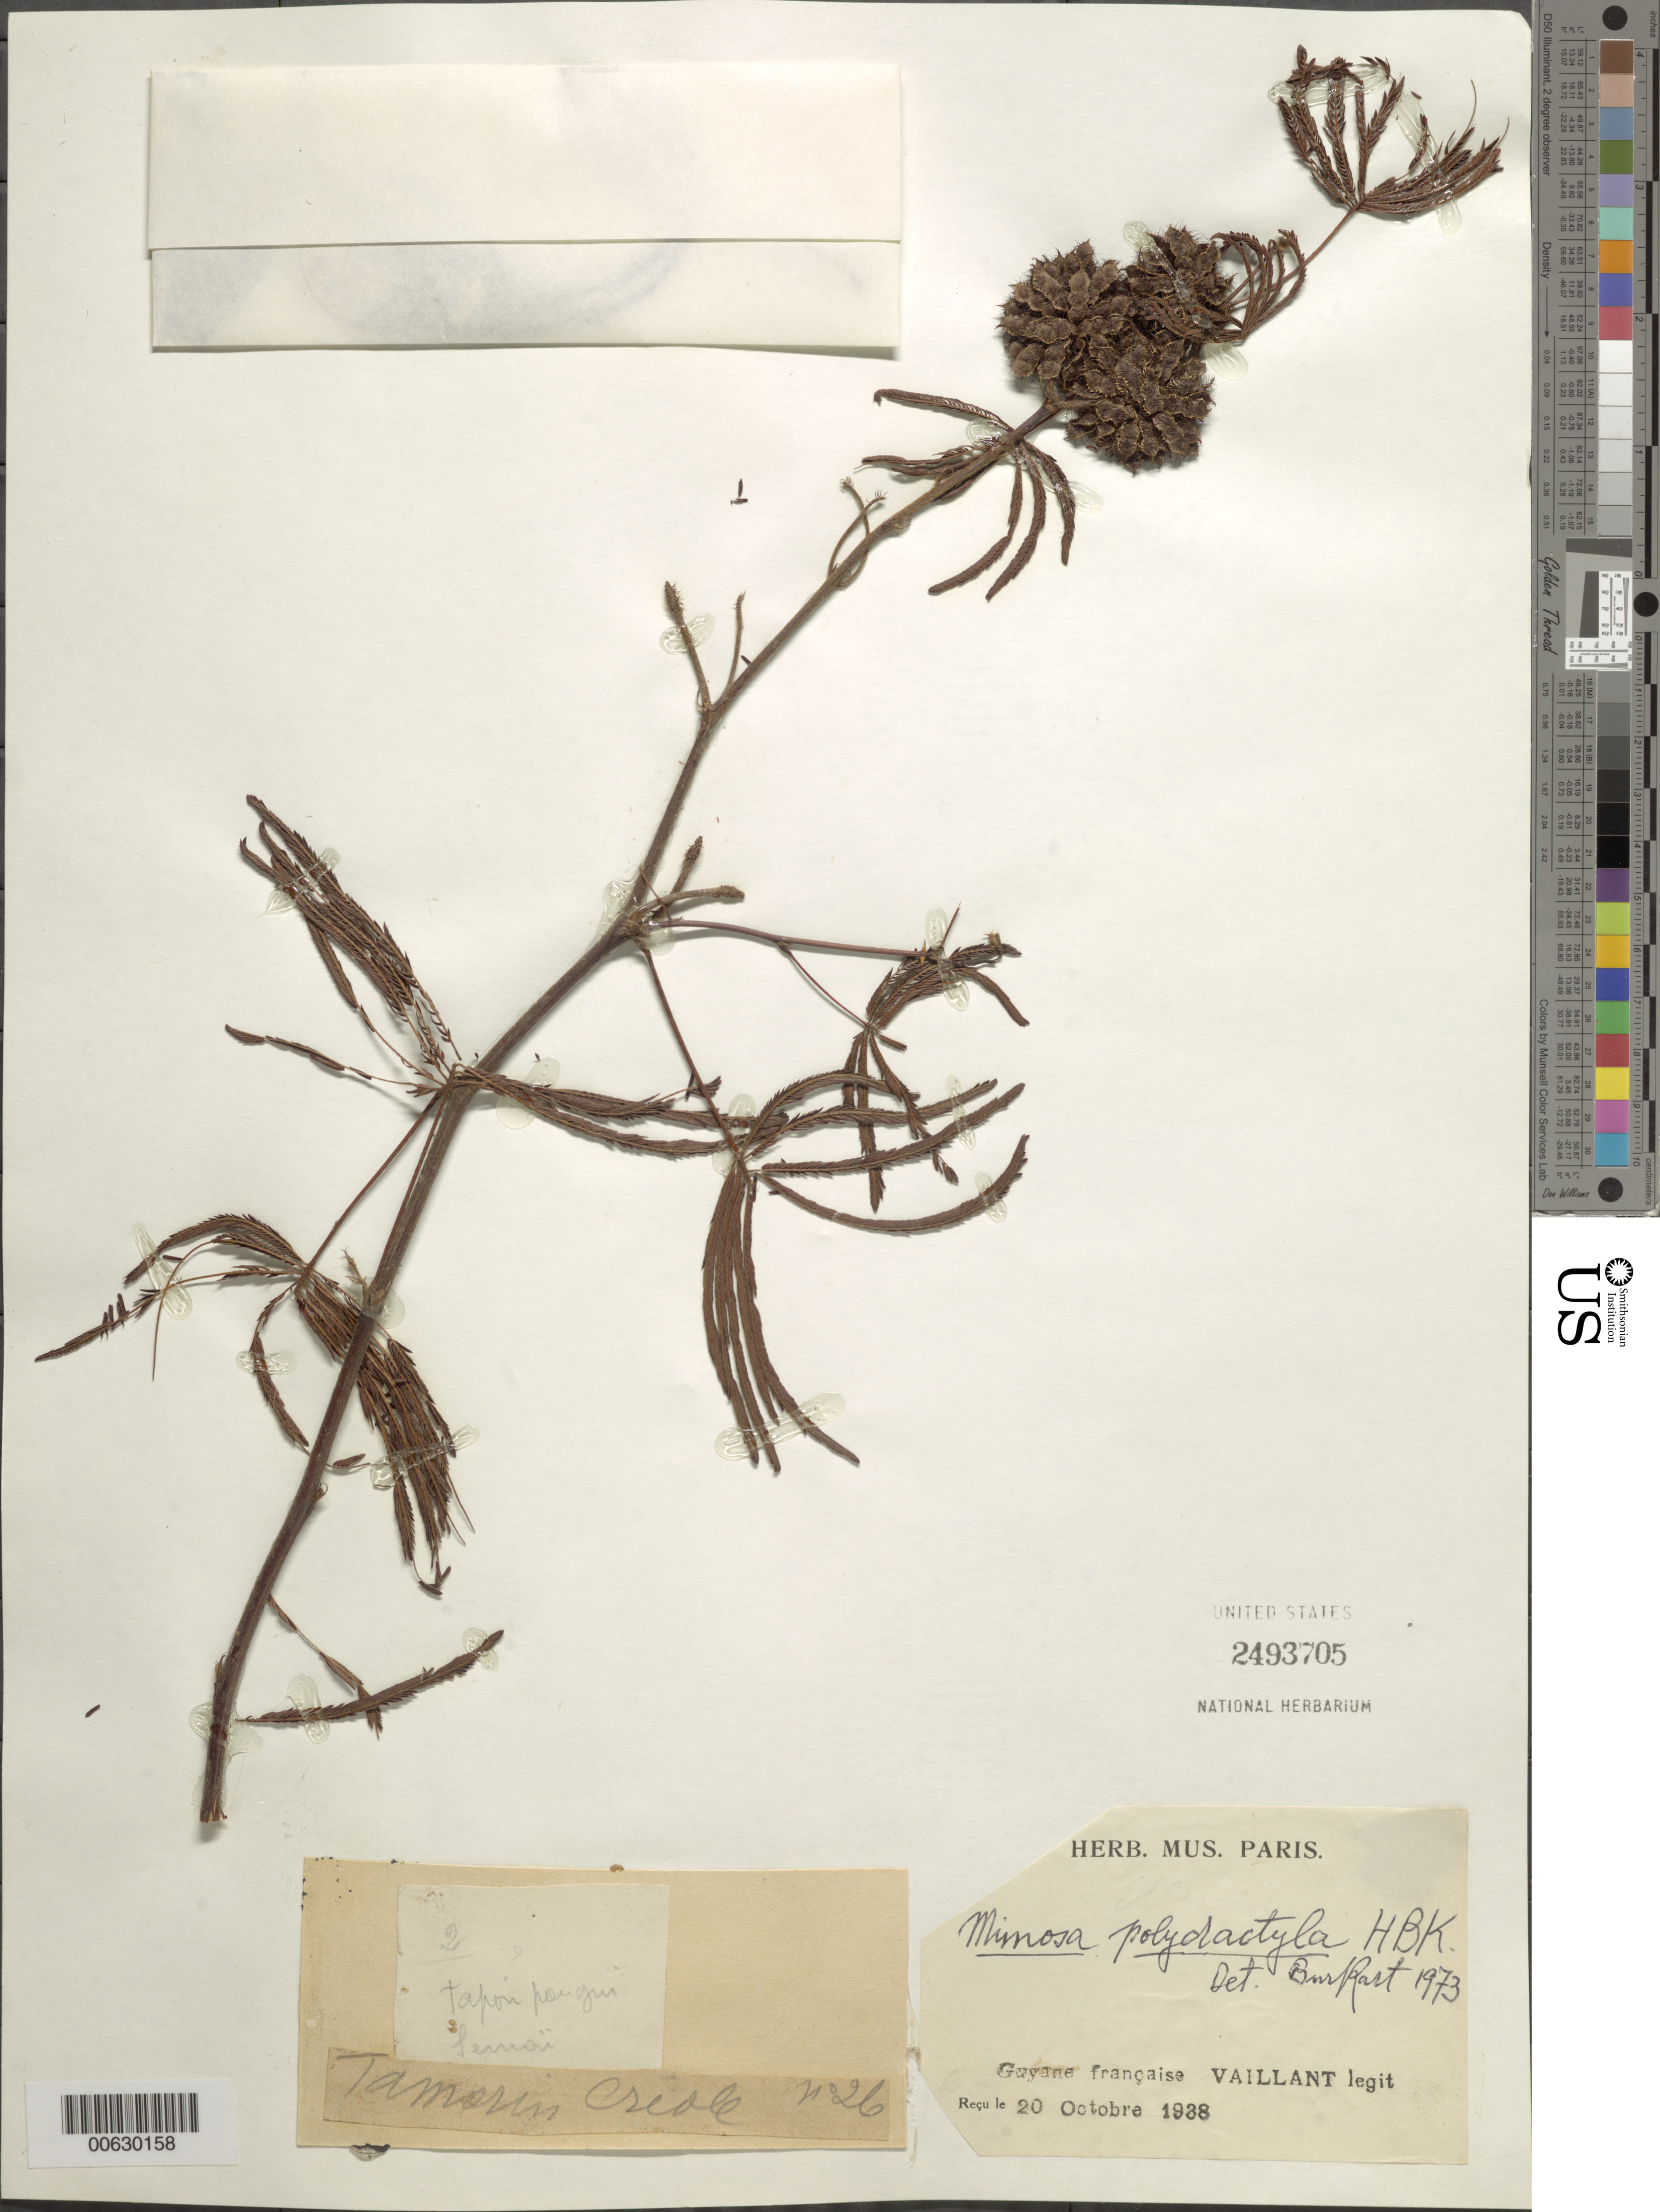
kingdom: Plantae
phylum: Tracheophyta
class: Magnoliopsida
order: Fabales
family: Fabaceae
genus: Mimosa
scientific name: Mimosa polydactyla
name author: Humb. & Bonpl. ex Willd.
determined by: Burkart, Arturo E.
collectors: S. Vaillant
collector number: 26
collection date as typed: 20-Oct-38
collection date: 1938-10-20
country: French Guiana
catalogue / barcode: US 2493705